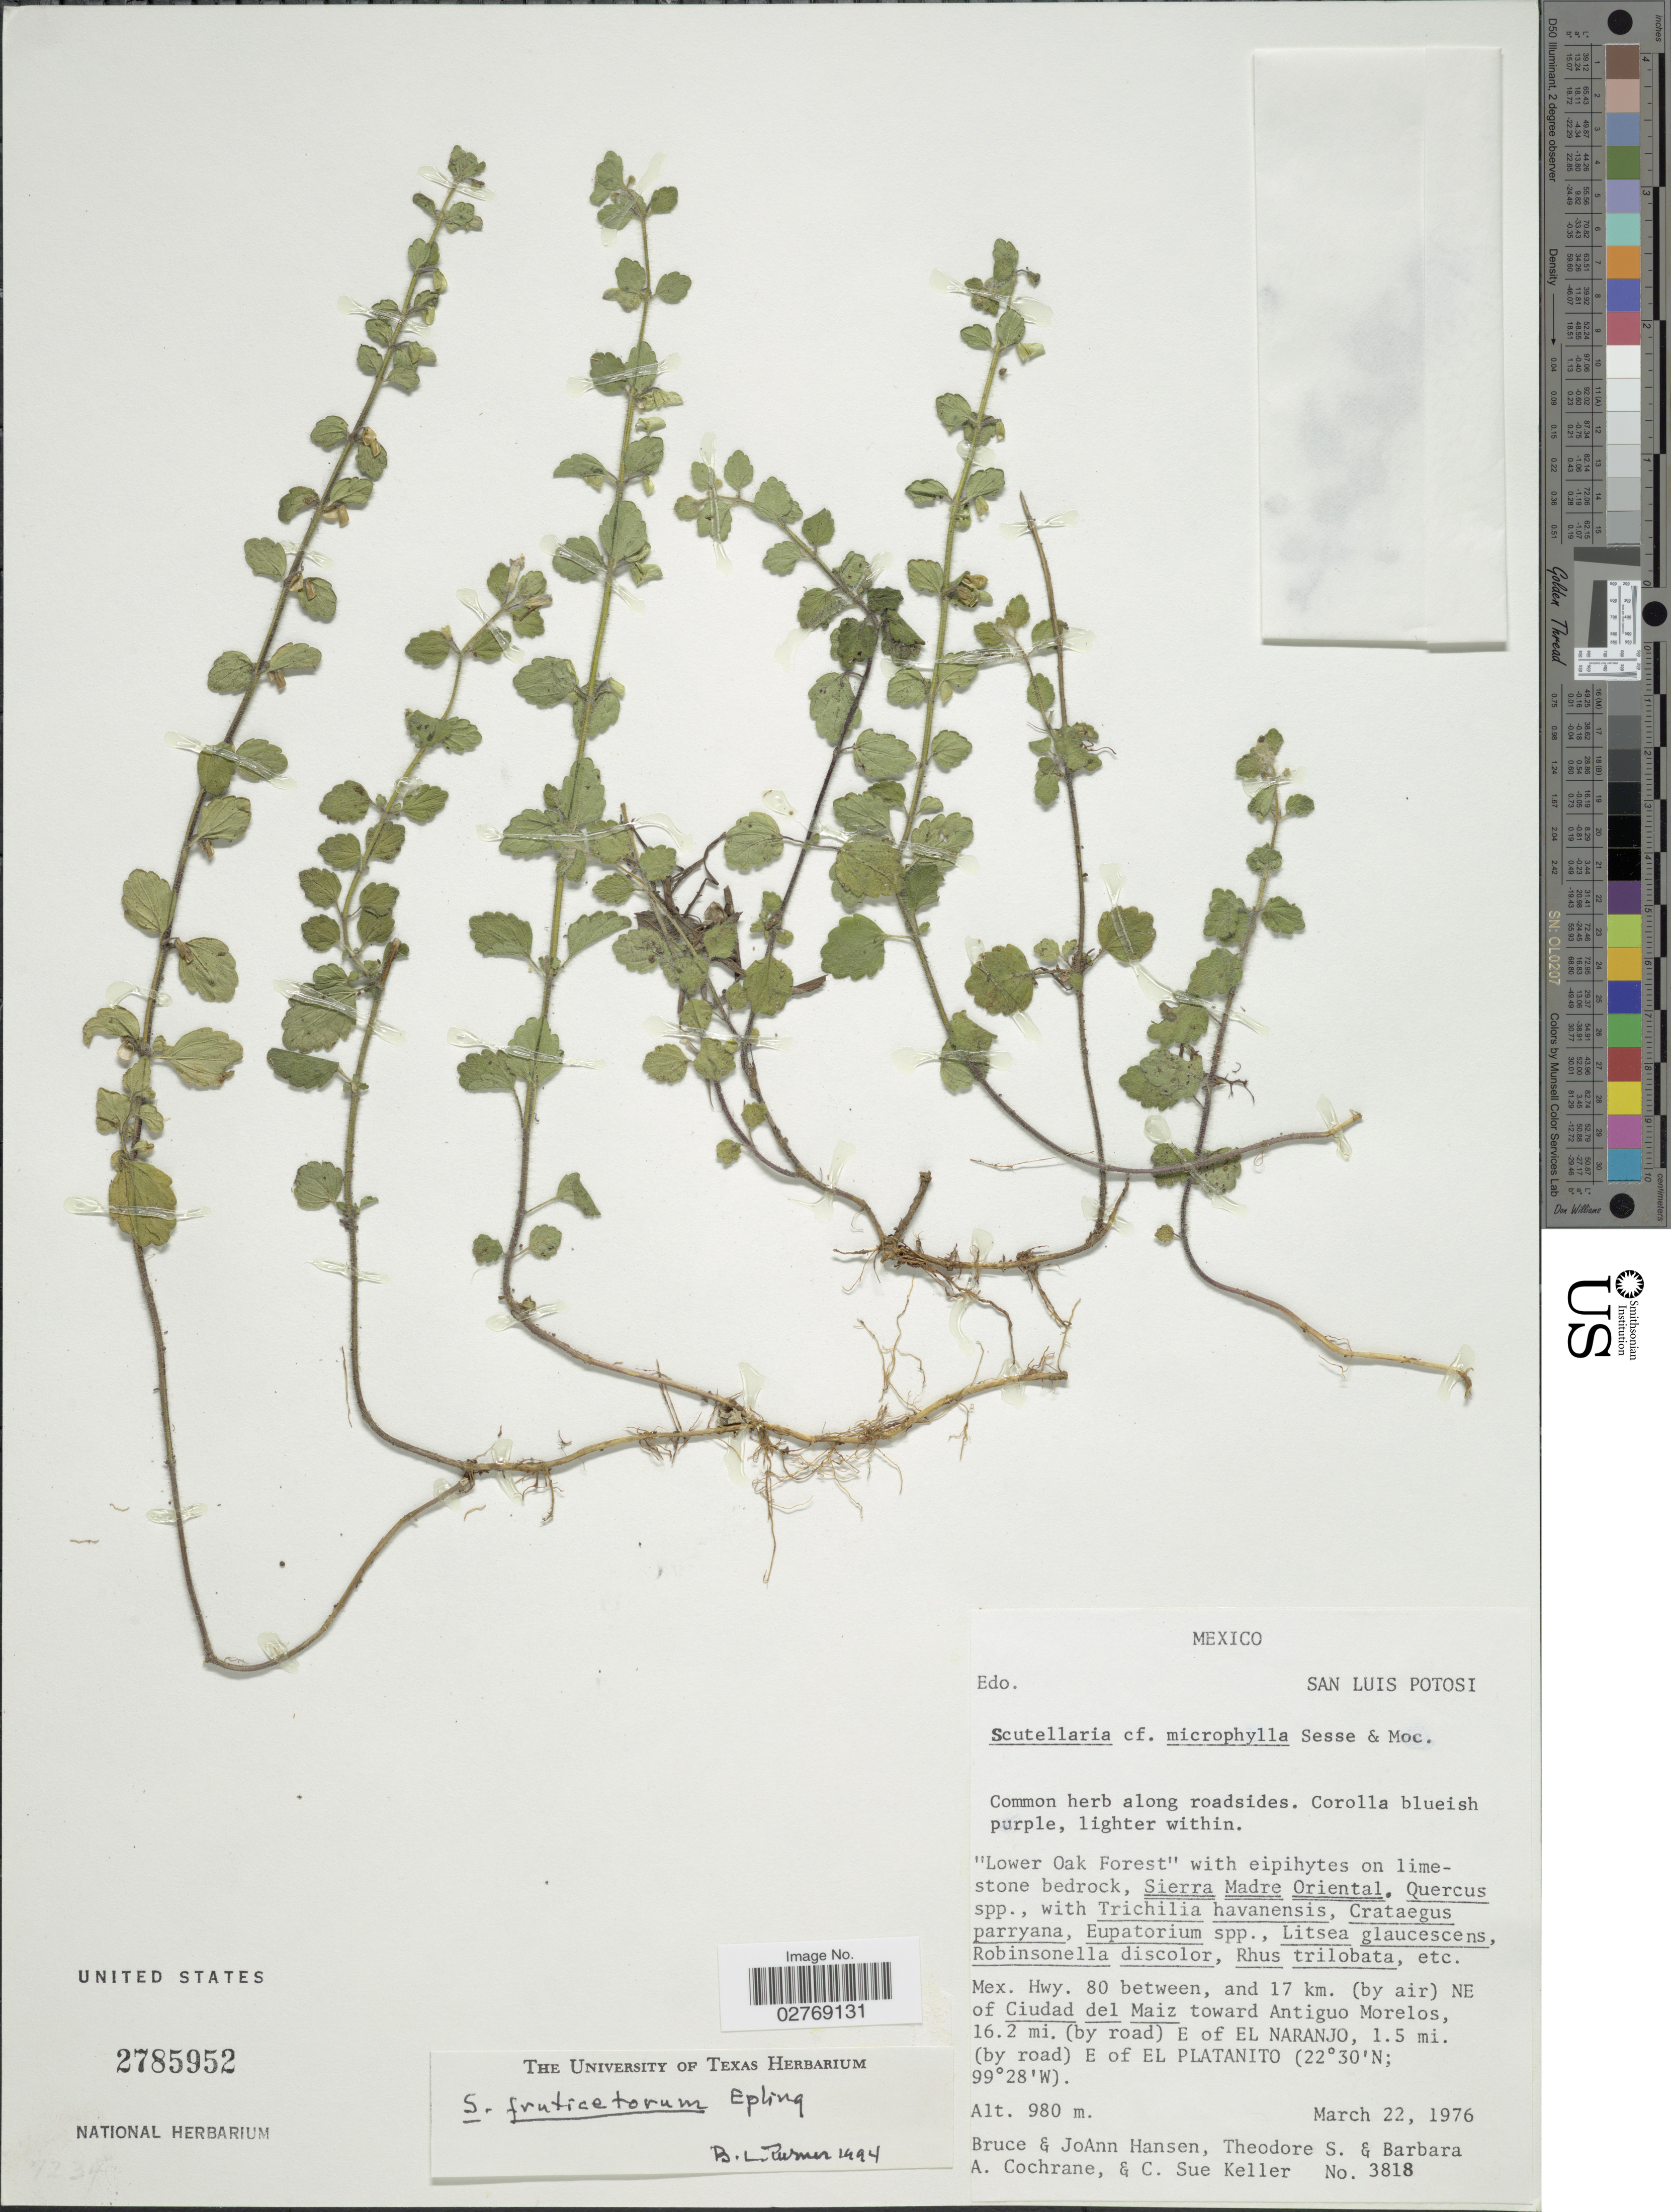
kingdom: Plantae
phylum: Tracheophyta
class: Magnoliopsida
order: Lamiales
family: Lamiaceae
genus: Scutellaria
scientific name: Scutellaria fruticetorum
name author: Epling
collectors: B. Hansen, J. Hansen, T. S. Cochrane, B. Cochrane & C. Keller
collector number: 3818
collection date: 1976-03-22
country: Mexico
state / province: San Luis Potosí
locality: Mex. Hwy. 80 between, and 17 km. (by air) NE of Ciudad del Maiz toward Antiguo Morelos, 16.2 mi. (by road) E of El Naranjo, 1,5 mi. (by road) E of El Platanito.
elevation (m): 980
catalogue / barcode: US 2785952